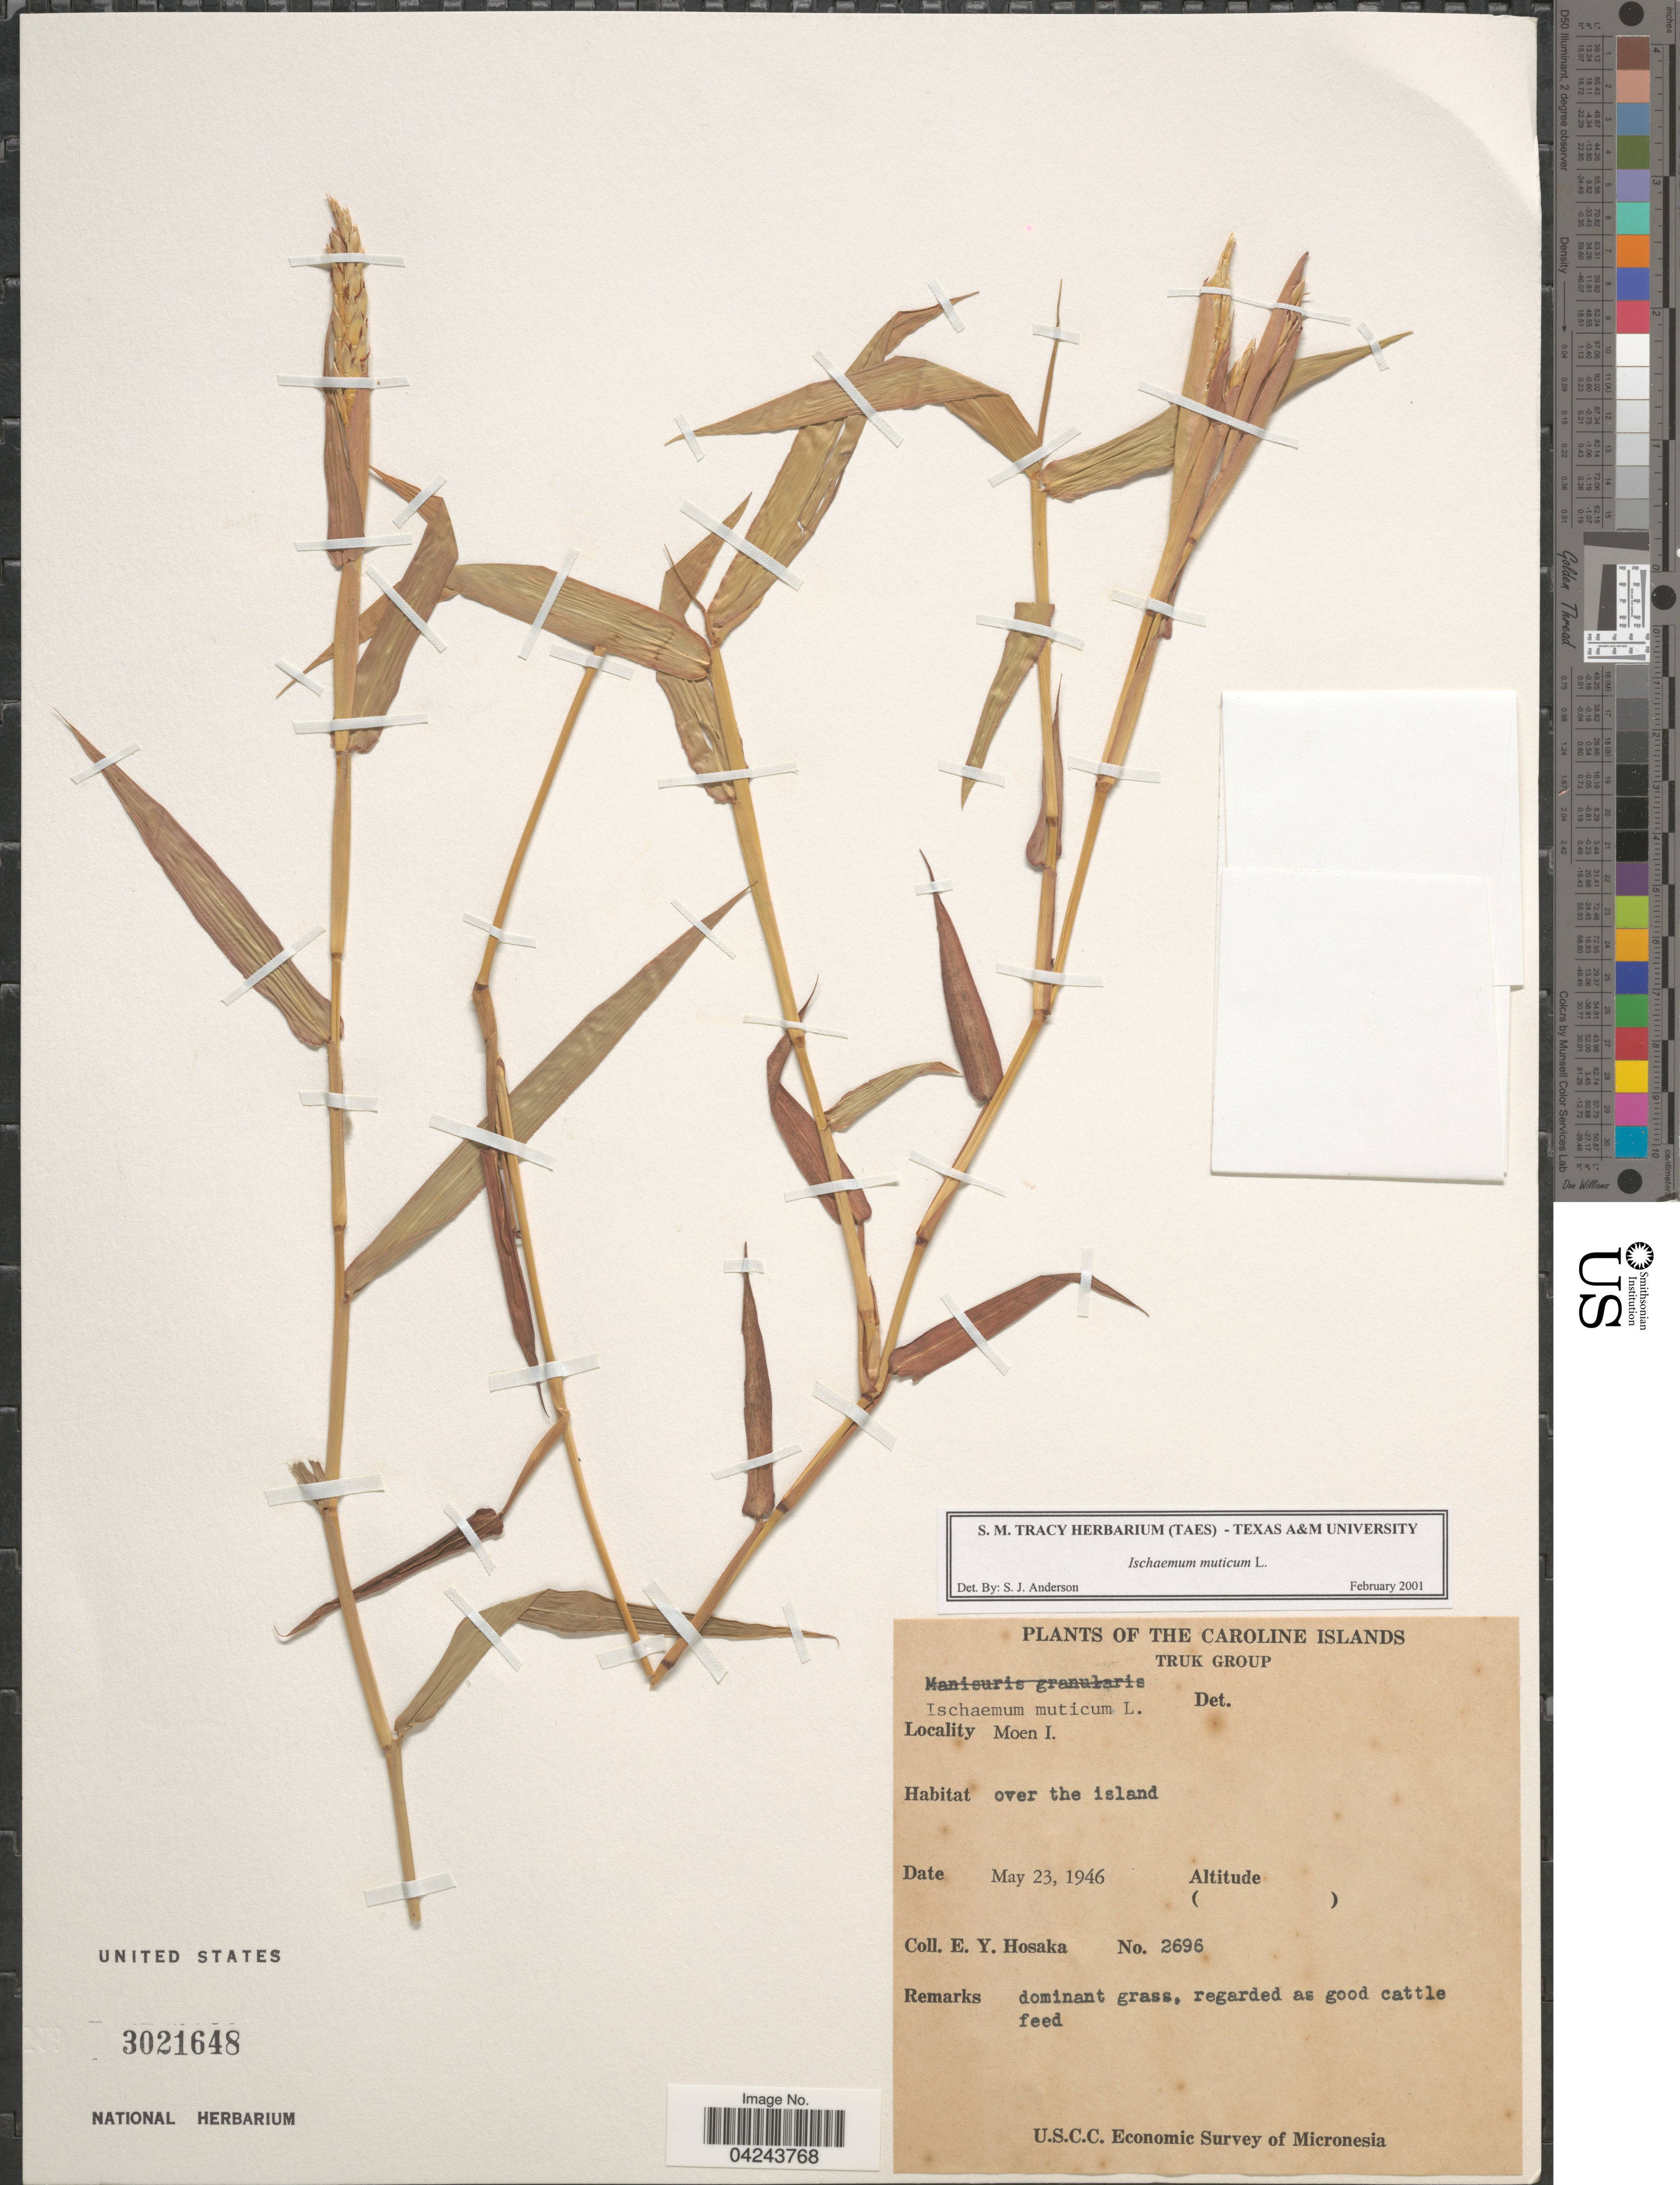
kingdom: Plantae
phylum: Tracheophyta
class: Liliopsida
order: Poales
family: Poaceae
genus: Ischaemum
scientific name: Ischaemum muticum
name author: L.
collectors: E. Y. Hosaka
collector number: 2696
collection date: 1946-05-23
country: Micronesia, Federated States of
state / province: Truk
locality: Caroline Islands. Truk Group. Moen I. U.S.C.C. Economic Survey of Micronesia.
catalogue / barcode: US 3021648